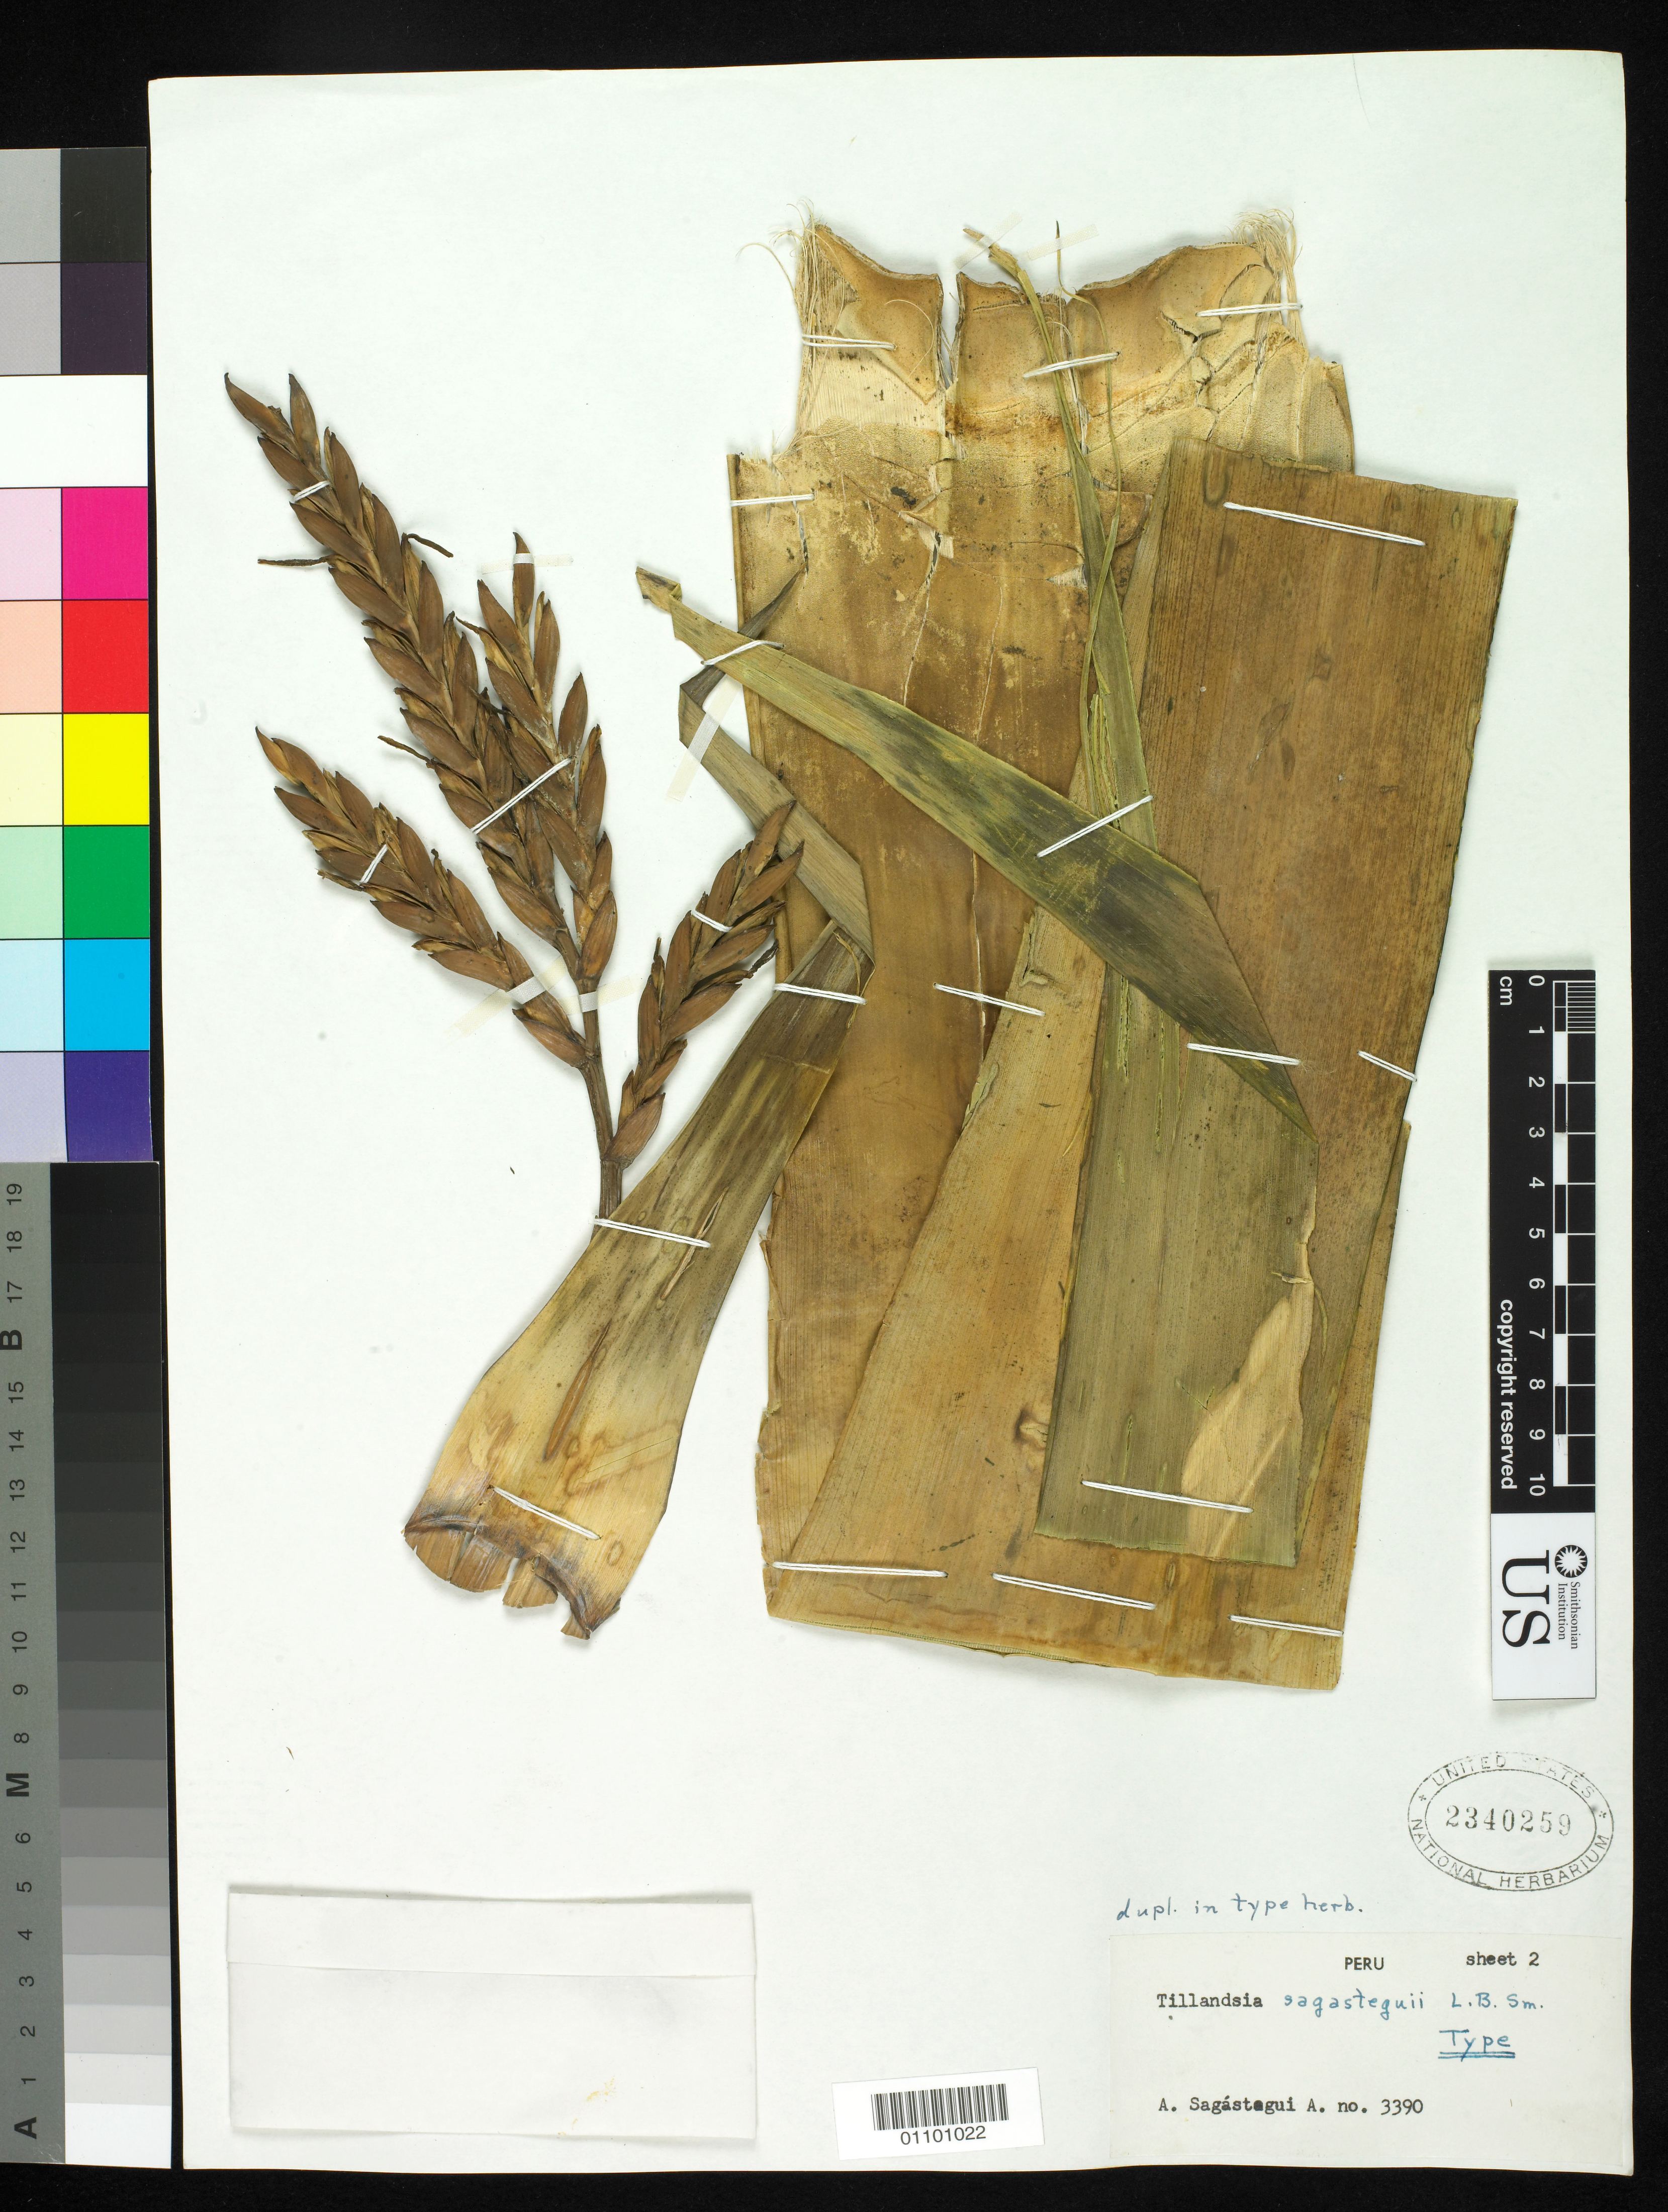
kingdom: Plantae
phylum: Tracheophyta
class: Liliopsida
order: Poales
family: Bromeliaceae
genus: Tillandsia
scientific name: Tillandsia sagasteguii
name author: L.B. Sm.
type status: Isotype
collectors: A. Sagástegui A.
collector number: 3390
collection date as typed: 03 Aug 1960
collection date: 1960-08-03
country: Peru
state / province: Cajamarca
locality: alrededores de Santiago, Guzmango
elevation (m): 2600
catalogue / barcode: US 2340259